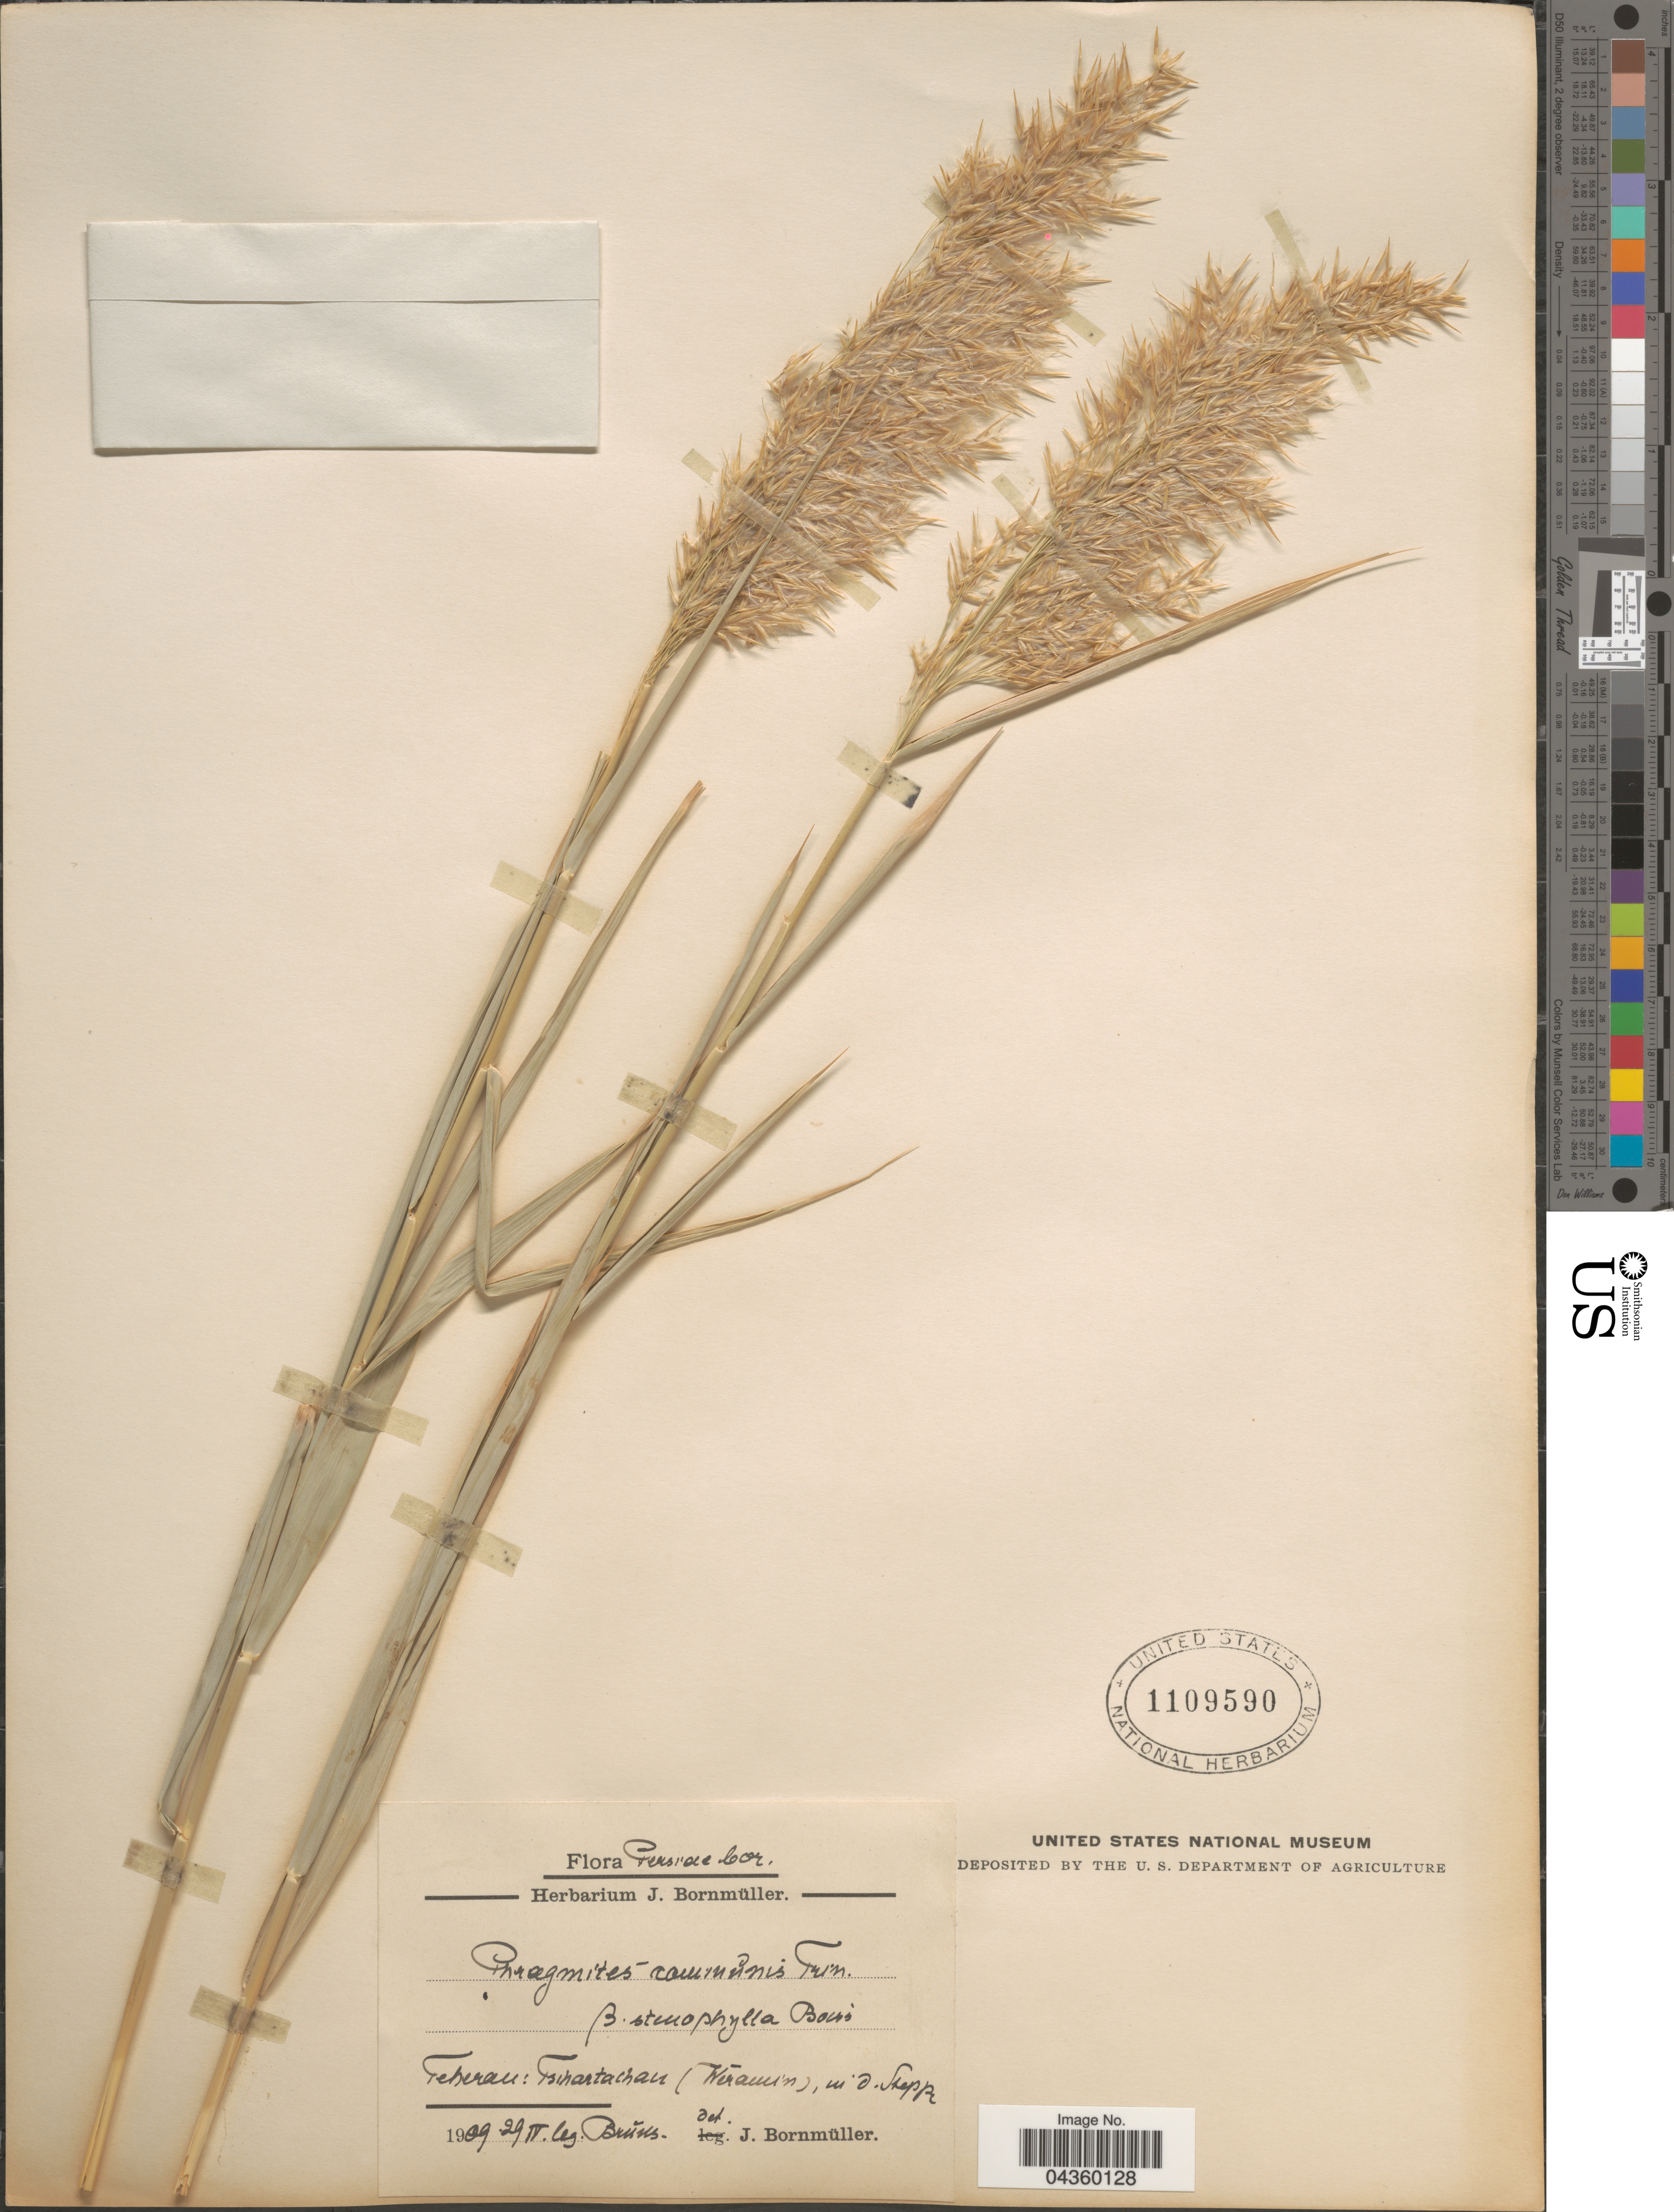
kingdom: Plantae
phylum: Tracheophyta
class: Liliopsida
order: Poales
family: Poaceae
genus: Phragmites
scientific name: Phragmites australis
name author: (Cav.) Trin. ex Steud.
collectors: Brŭns.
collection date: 1929-04-29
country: Iran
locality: Persiae bor. Teheran: Tschartachan (Wéramin), m. d. Steppe.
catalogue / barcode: US 1109590